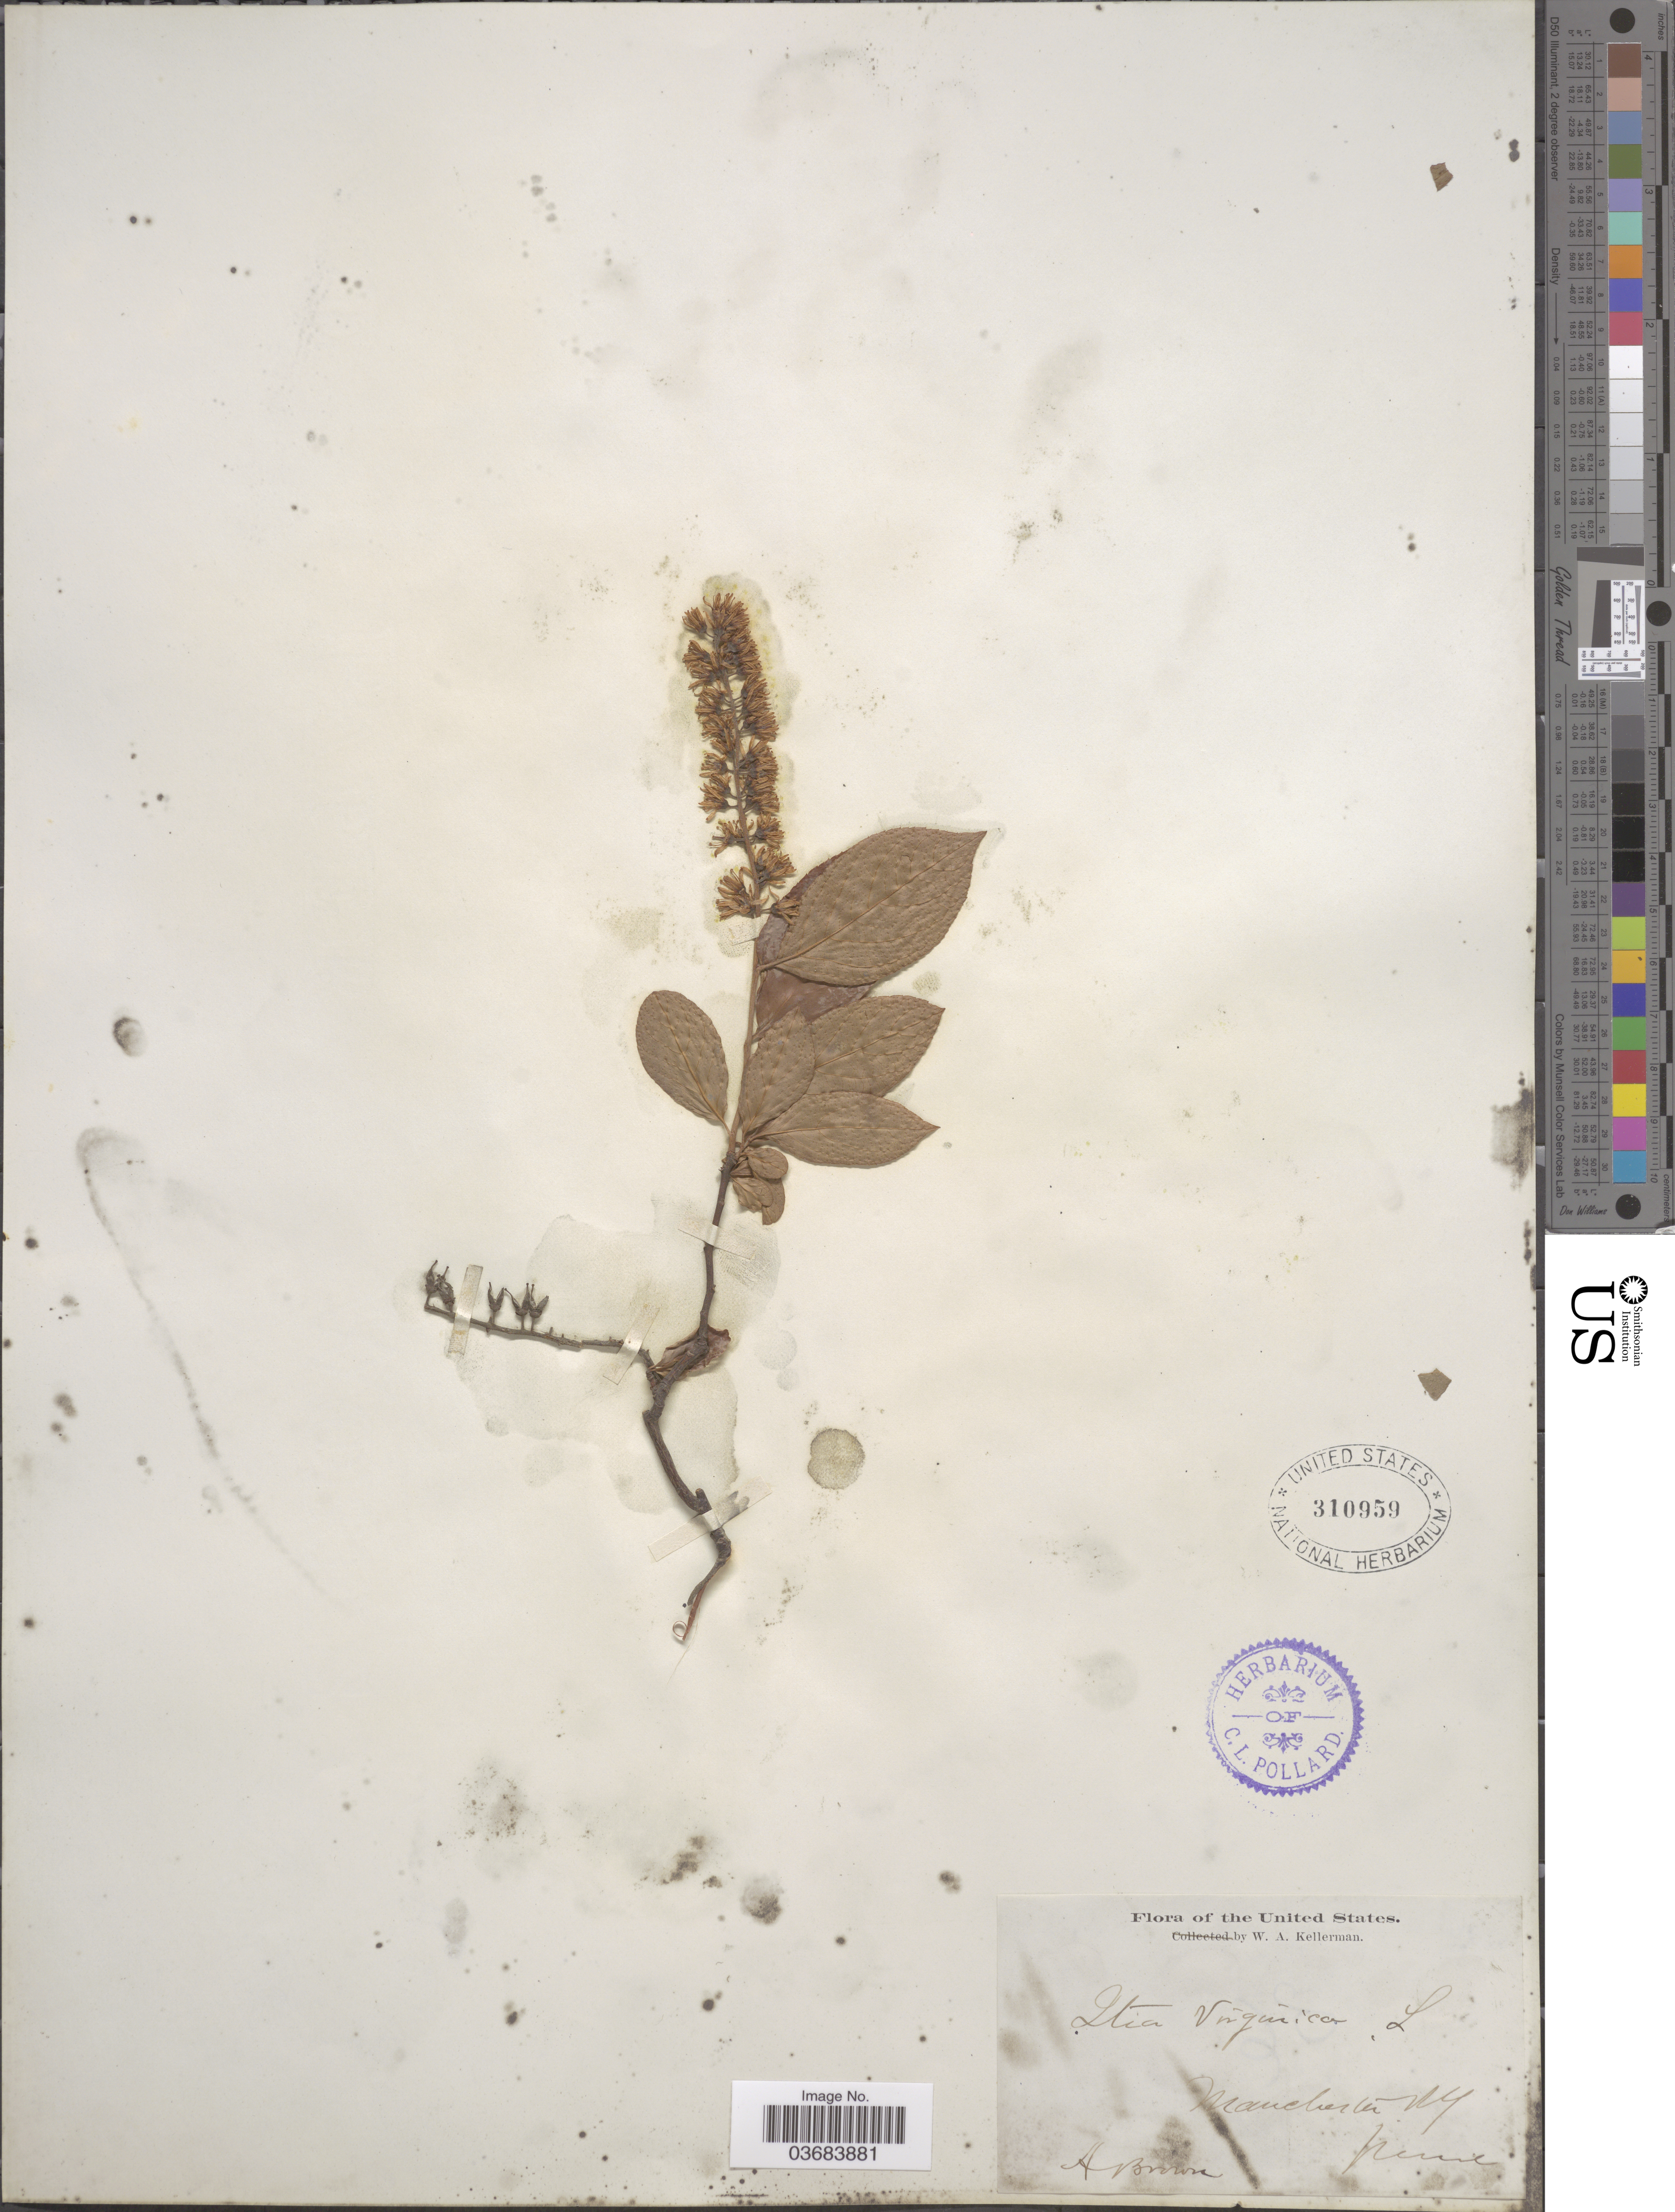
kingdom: Plantae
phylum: Tracheophyta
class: Magnoliopsida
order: Saxifragales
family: Iteaceae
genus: Itea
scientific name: Itea virginica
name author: L.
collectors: A. Brown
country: United States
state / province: New York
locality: Manchester.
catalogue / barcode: US 310959